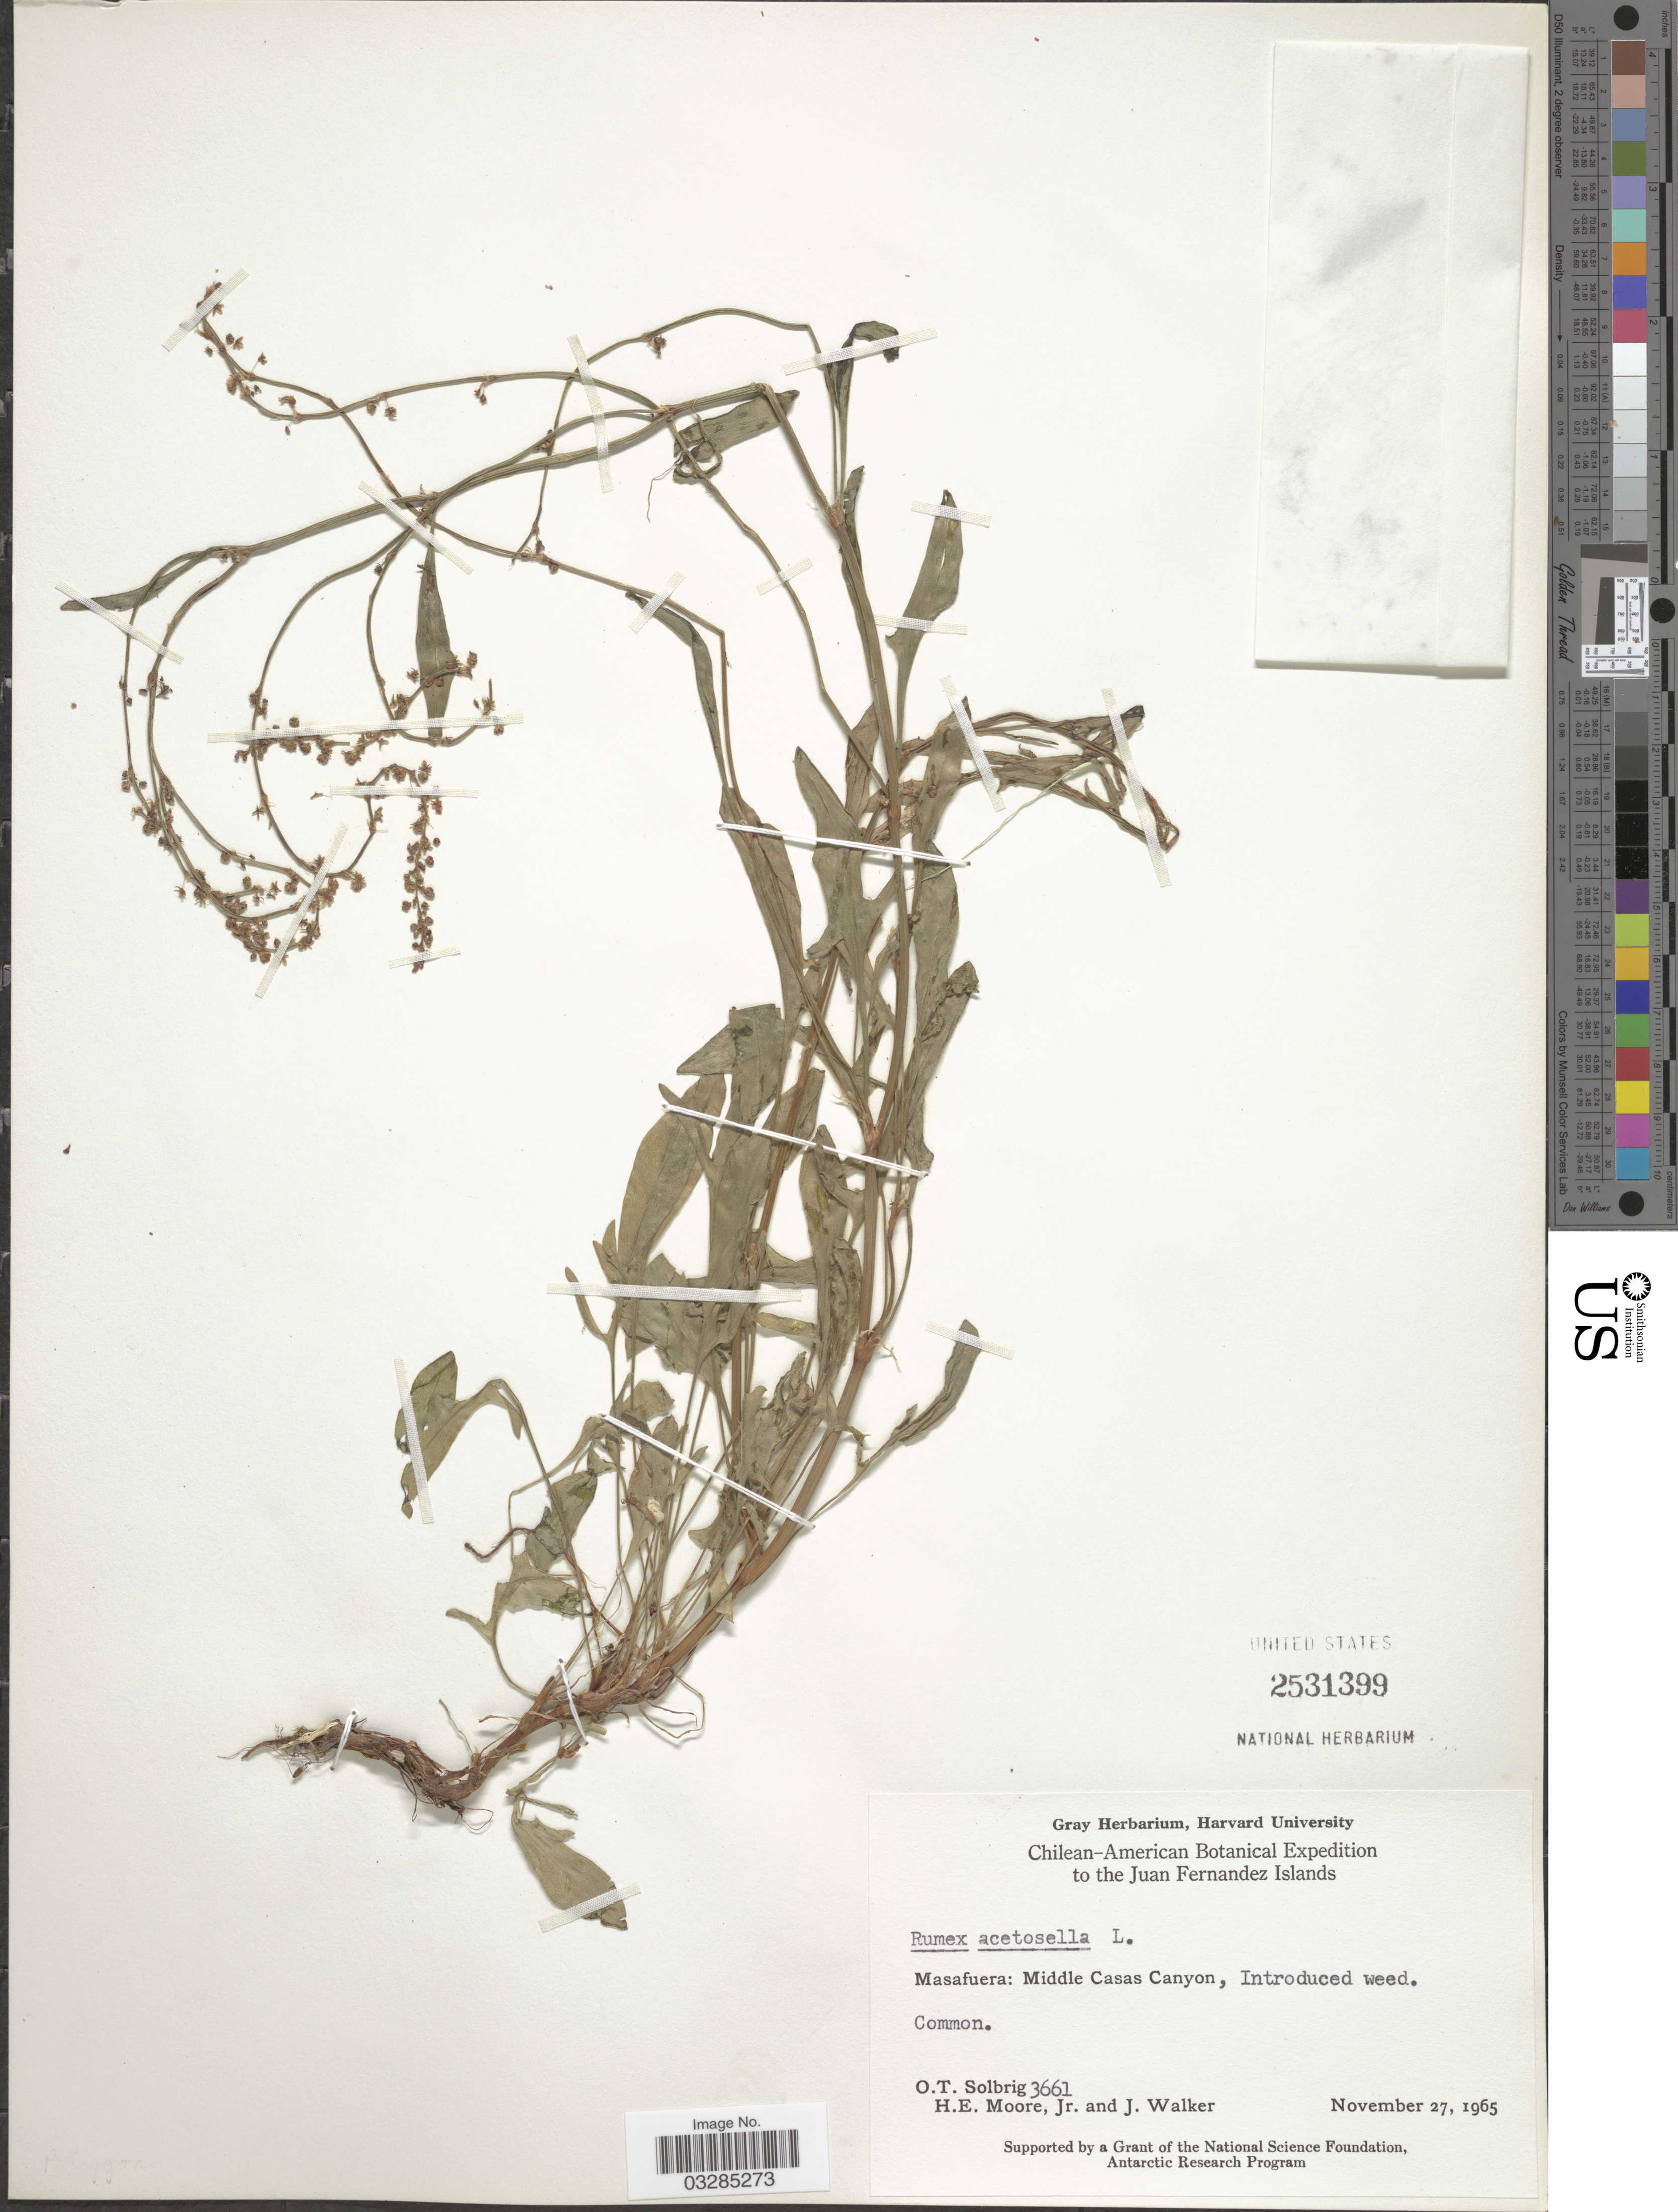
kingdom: Plantae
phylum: Tracheophyta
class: Magnoliopsida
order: Caryophyllales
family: Polygonaceae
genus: Rumex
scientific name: Rumex acetosella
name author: L.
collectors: O. T. Solbrig, H. Moore & J. Walker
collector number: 3661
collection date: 1965-11-27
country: Chile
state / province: Valparaíso (V)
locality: Juan Fernandez Islands. Masafuera: Middle Casas Canyon.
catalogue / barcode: US 2531399